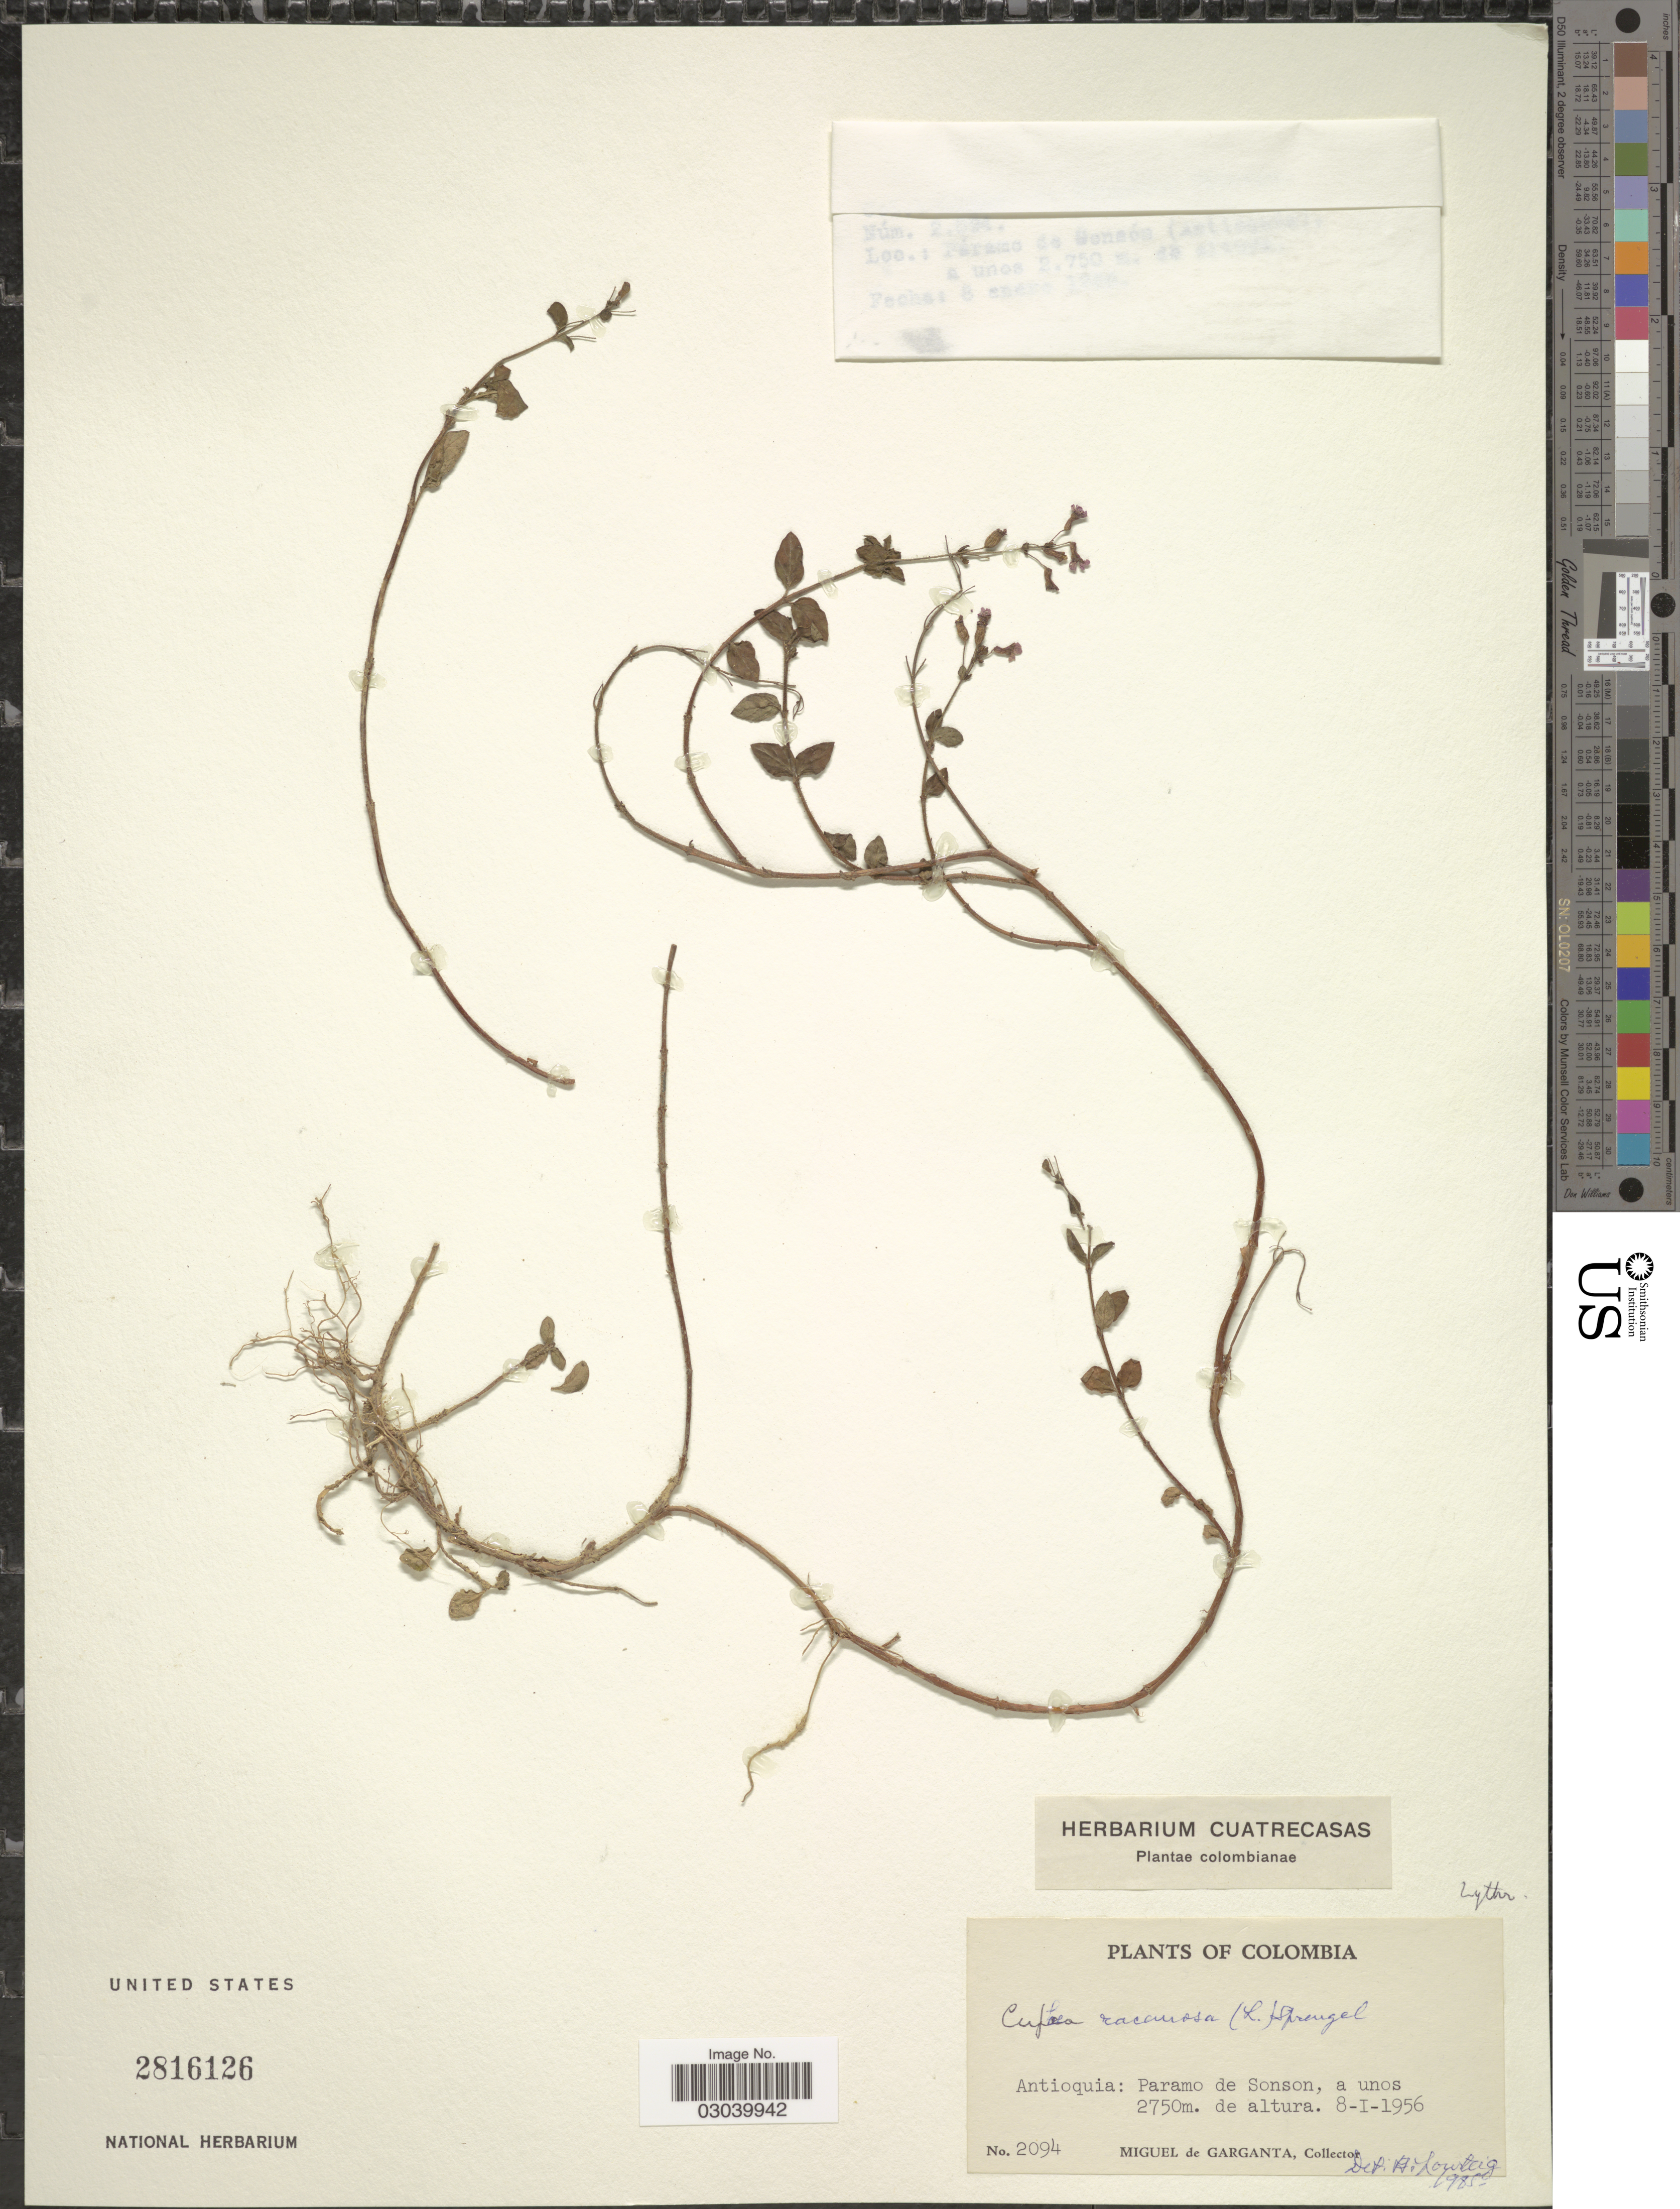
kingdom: Plantae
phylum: Tracheophyta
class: Magnoliopsida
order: Myrtales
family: Lythraceae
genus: Cuphea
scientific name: Cuphea racemosa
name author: (L. f.) Spreng.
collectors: M. Garganta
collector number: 2094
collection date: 1956-01-08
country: Colombia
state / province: Antioquia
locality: Paramo de Sonson.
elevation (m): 2750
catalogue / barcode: US 2816126